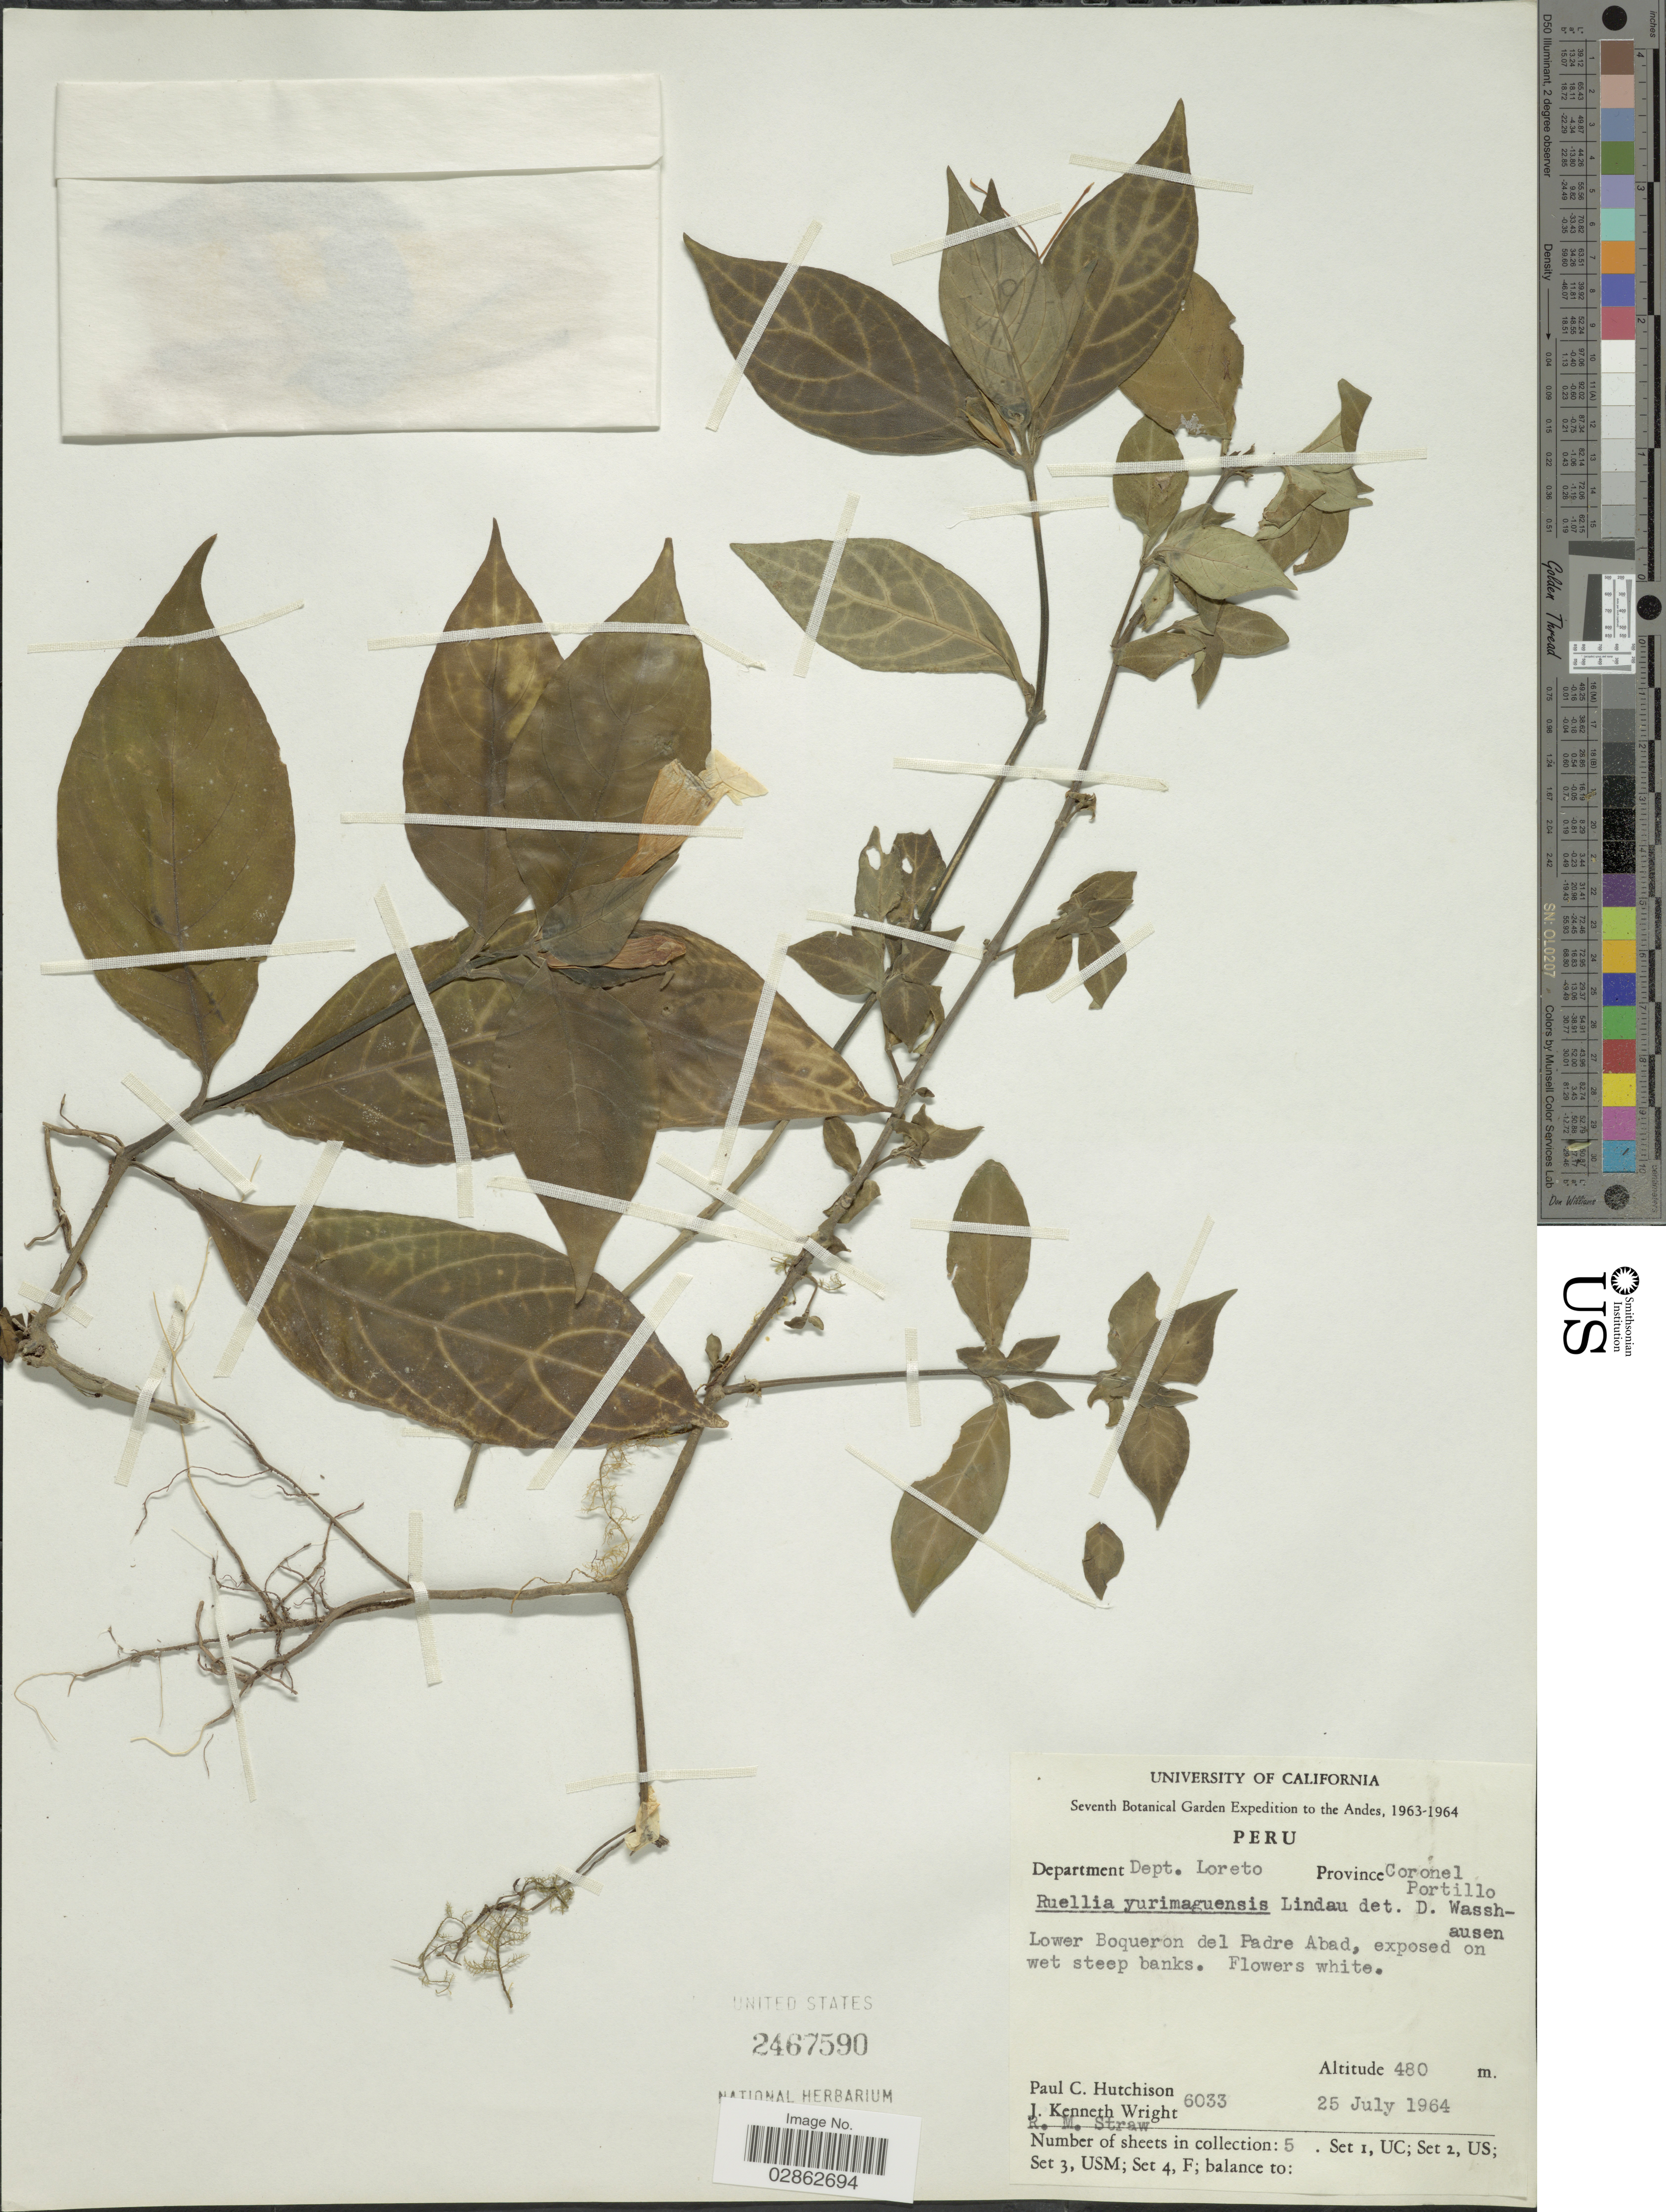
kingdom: Plantae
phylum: Tracheophyta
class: Magnoliopsida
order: Lamiales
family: Acanthaceae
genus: Ruellia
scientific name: Ruellia yurimaguensis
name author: Lindau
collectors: P. C. Hutchison, J. K. Wright & R. M. Straw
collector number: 6033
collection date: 1964-07-25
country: Peru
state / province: Loreto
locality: Andes. Department Dept. Loreto. Province Coronel Portillo. Lower Boqueron del Padre Abad.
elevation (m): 480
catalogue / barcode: US 2467590